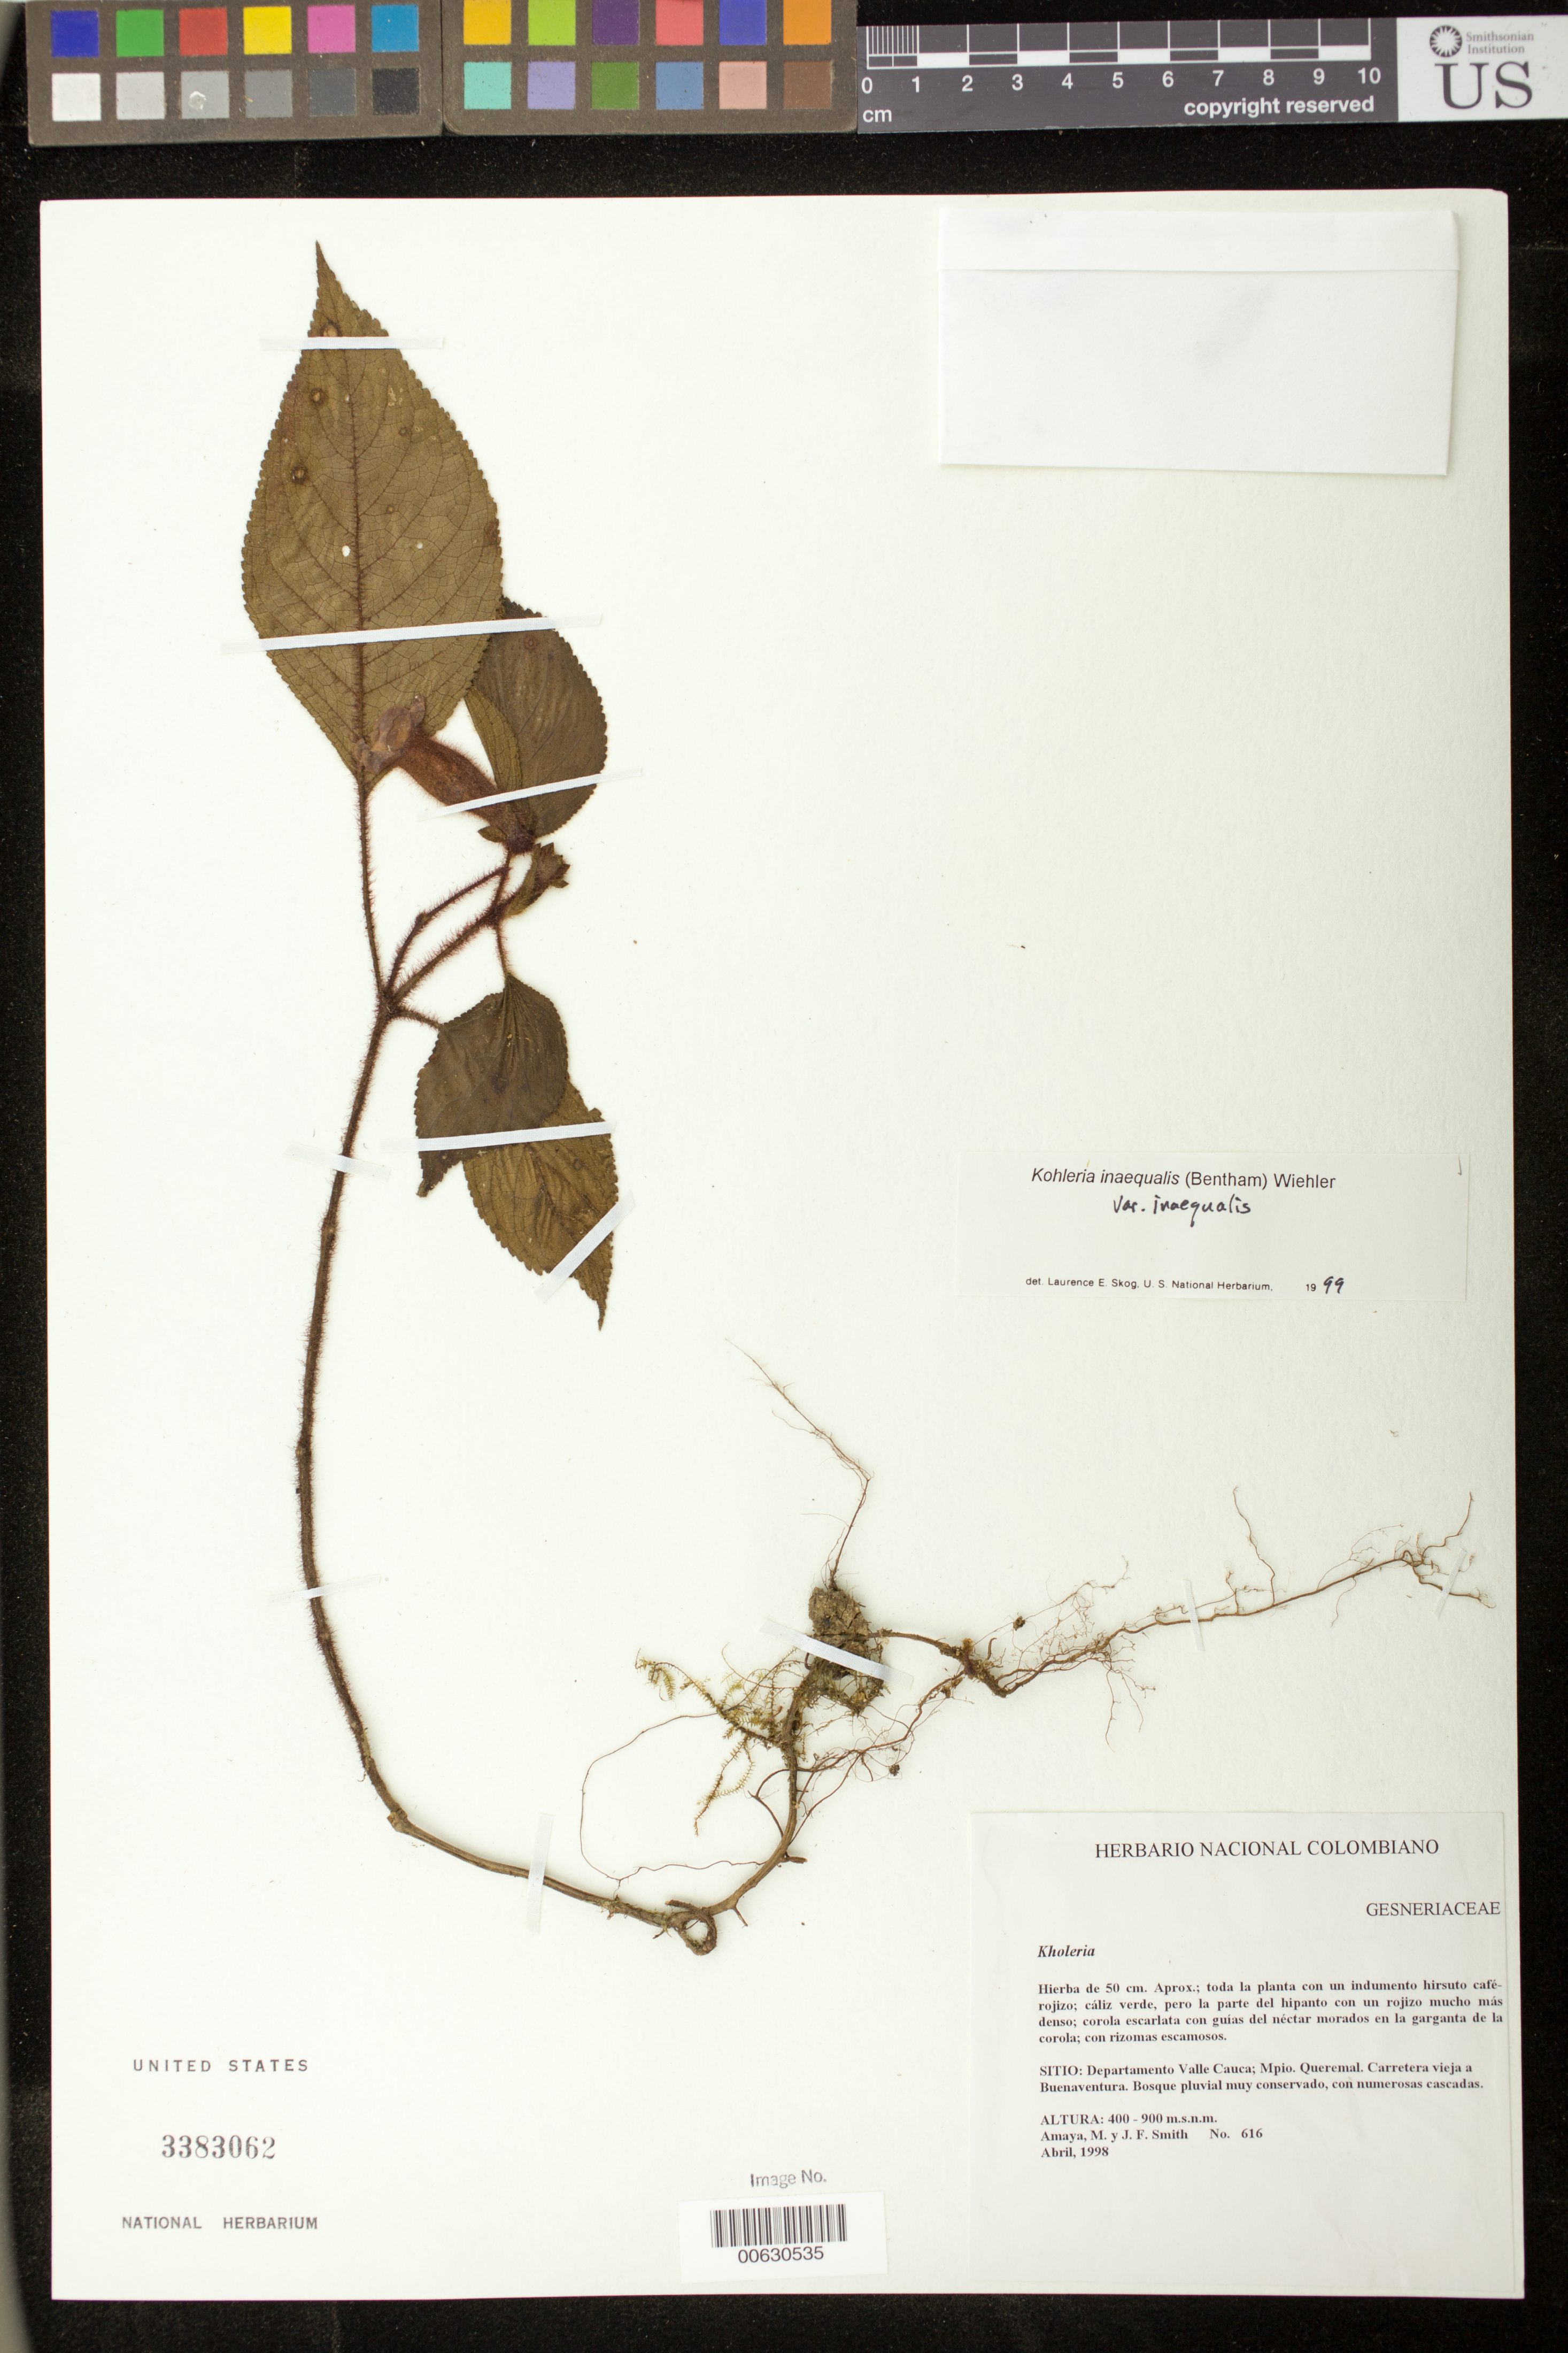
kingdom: Plantae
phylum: Tracheophyta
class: Magnoliopsida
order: Lamiales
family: Gesneriaceae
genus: Kohleria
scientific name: Kohleria inaequalis var. inaequalis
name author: (Benth.) Wiehler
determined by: Skog, Laurence E.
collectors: M. Amaya & J. F. Smith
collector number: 616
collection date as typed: Apr 1998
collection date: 1998-04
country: Colombia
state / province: Valle del Cauca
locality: Mpio. Queremal. Carretera vieja a Buenaventura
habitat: Bosque pluvial muy conservado, con numerosas cascadas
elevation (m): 400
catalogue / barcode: US 3383062